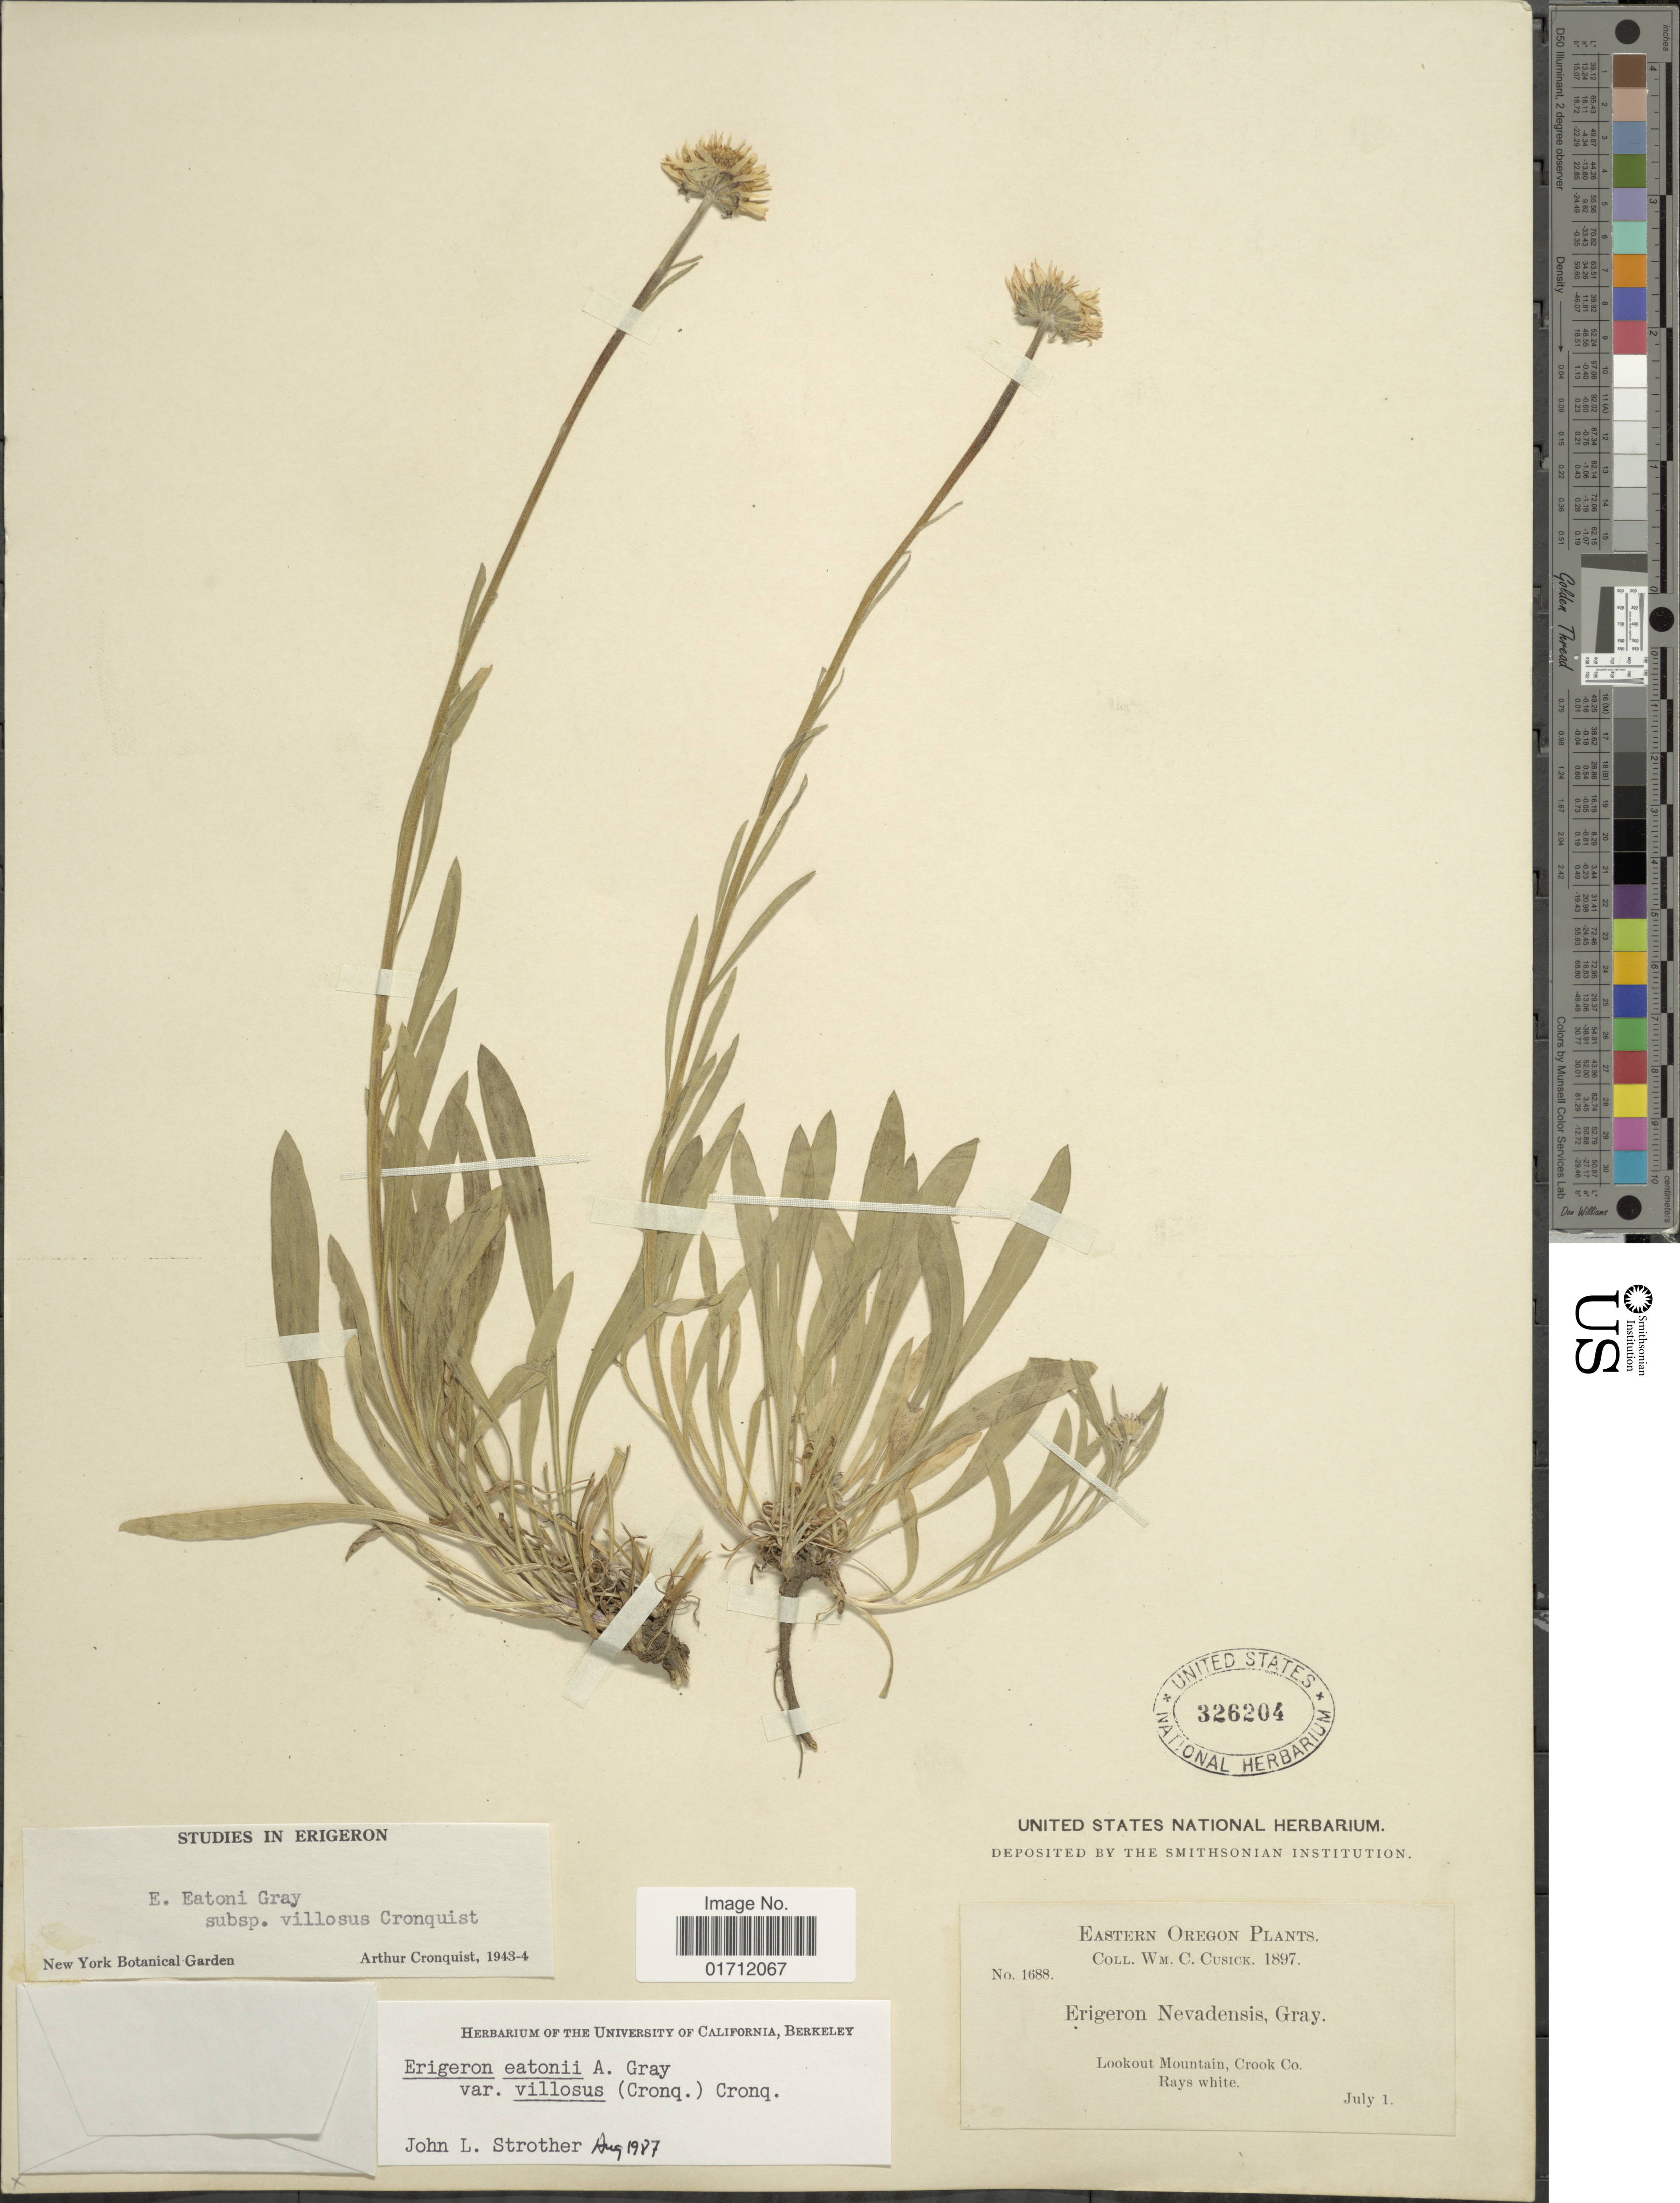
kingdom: Plantae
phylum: Tracheophyta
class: Magnoliopsida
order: Asterales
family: Asteraceae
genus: Erigeron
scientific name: Erigeron eatonii var. villosus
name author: (Cronq.) Cronq.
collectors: W. C. Cusick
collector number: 1688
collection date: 1897-07-01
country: United States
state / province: Oregon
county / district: Crook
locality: Eastern Oregon, Lookout Mountain, Crook Co. Rays White.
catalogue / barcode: US 326204